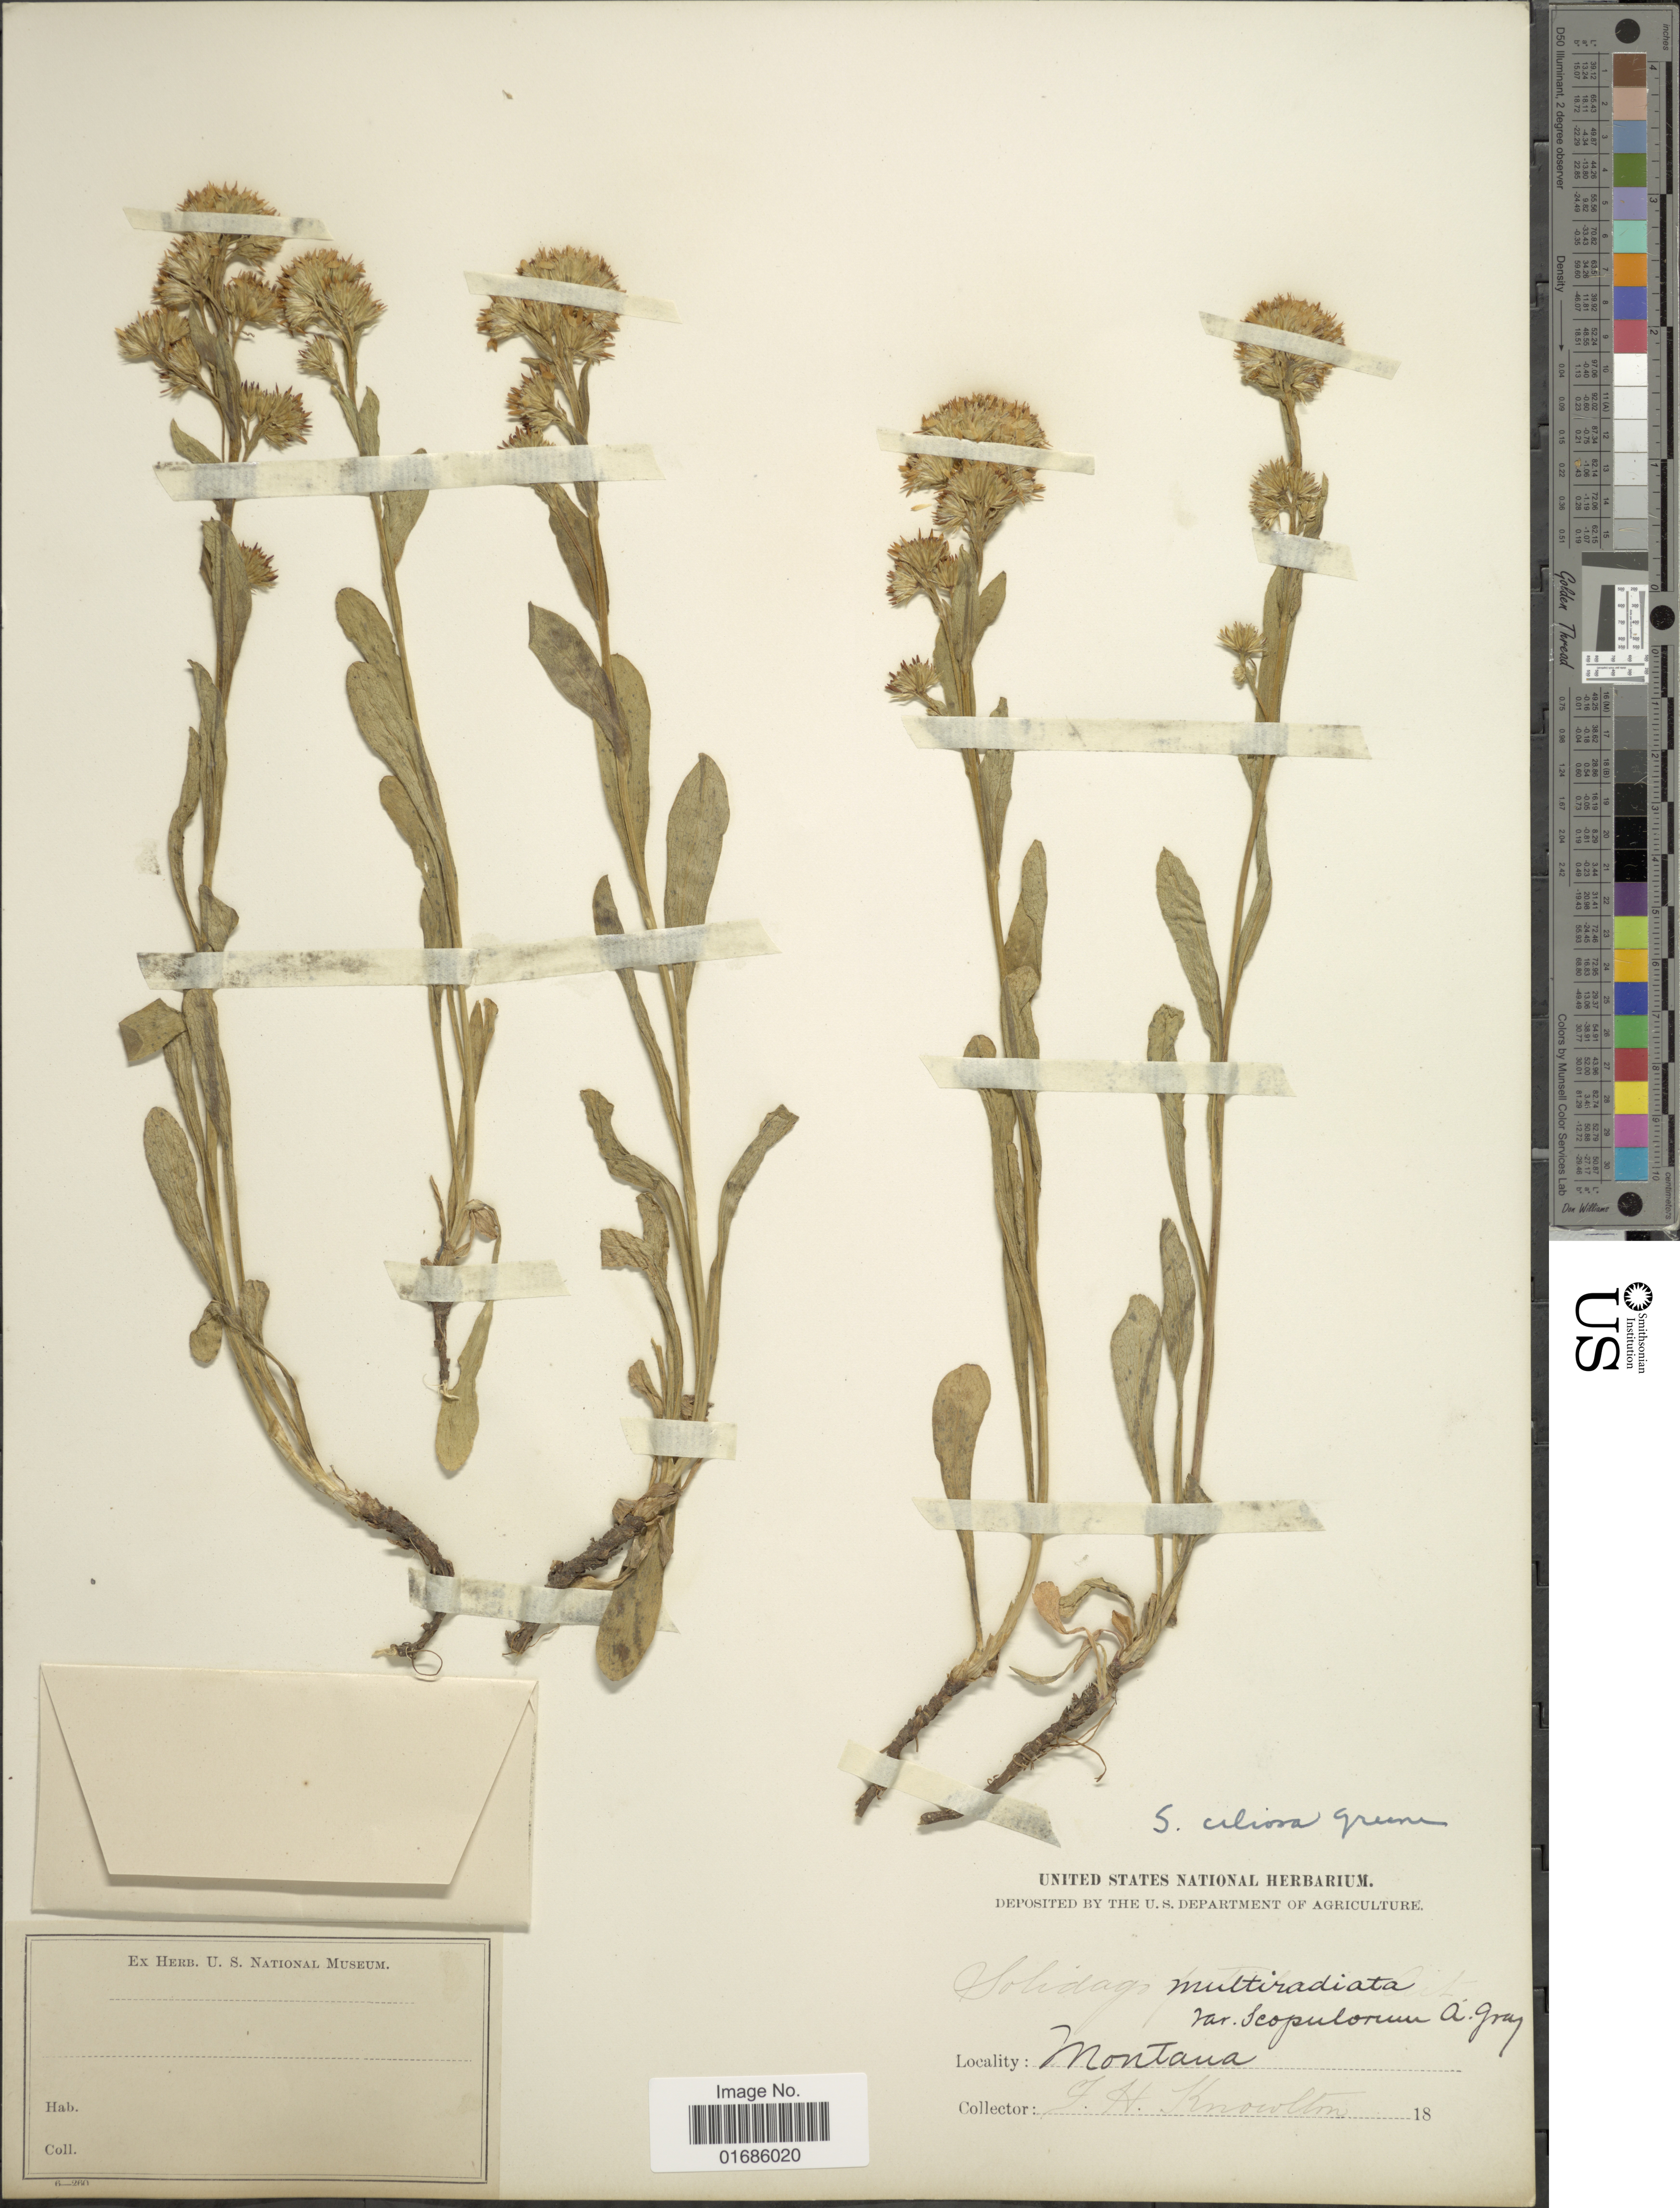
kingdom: Plantae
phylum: Tracheophyta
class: Magnoliopsida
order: Asterales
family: Asteraceae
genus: Solidago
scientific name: Solidago ciliosa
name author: Greene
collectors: F. H. Knowlton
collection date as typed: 18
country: United States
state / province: Montana